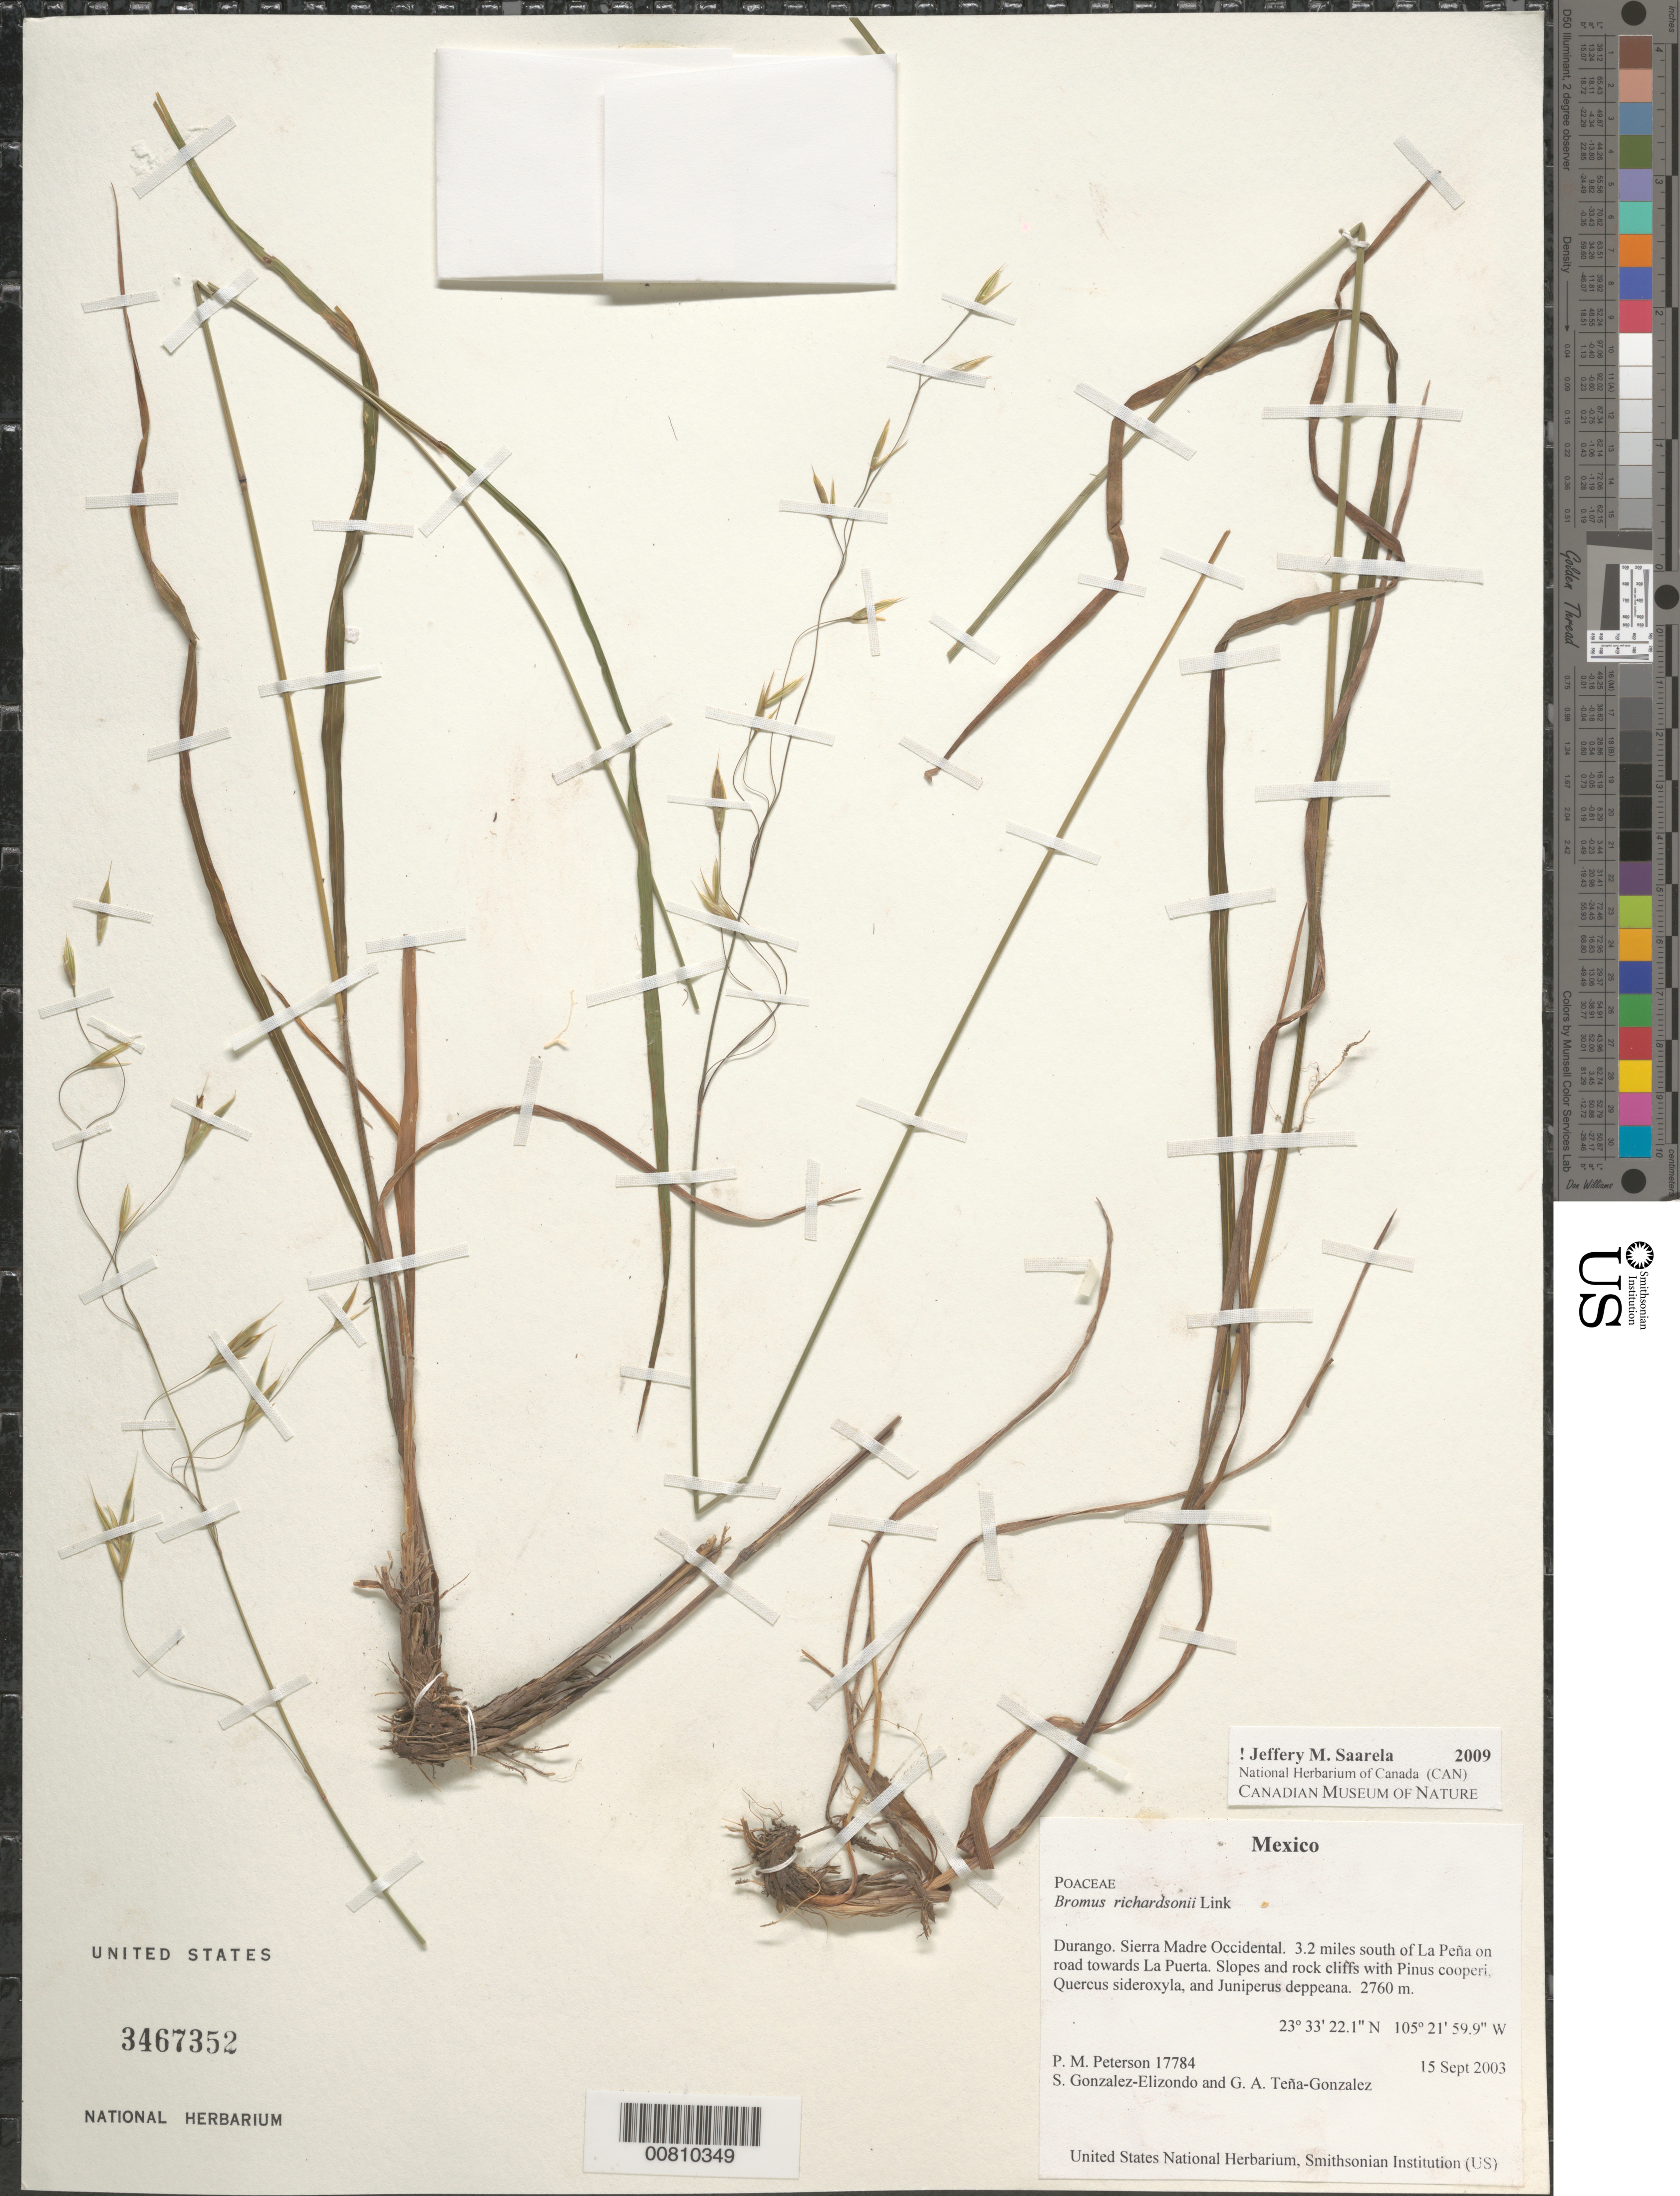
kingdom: Plantae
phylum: Tracheophyta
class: Liliopsida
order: Poales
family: Poaceae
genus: Bromus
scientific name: Bromus richardsonii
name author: Link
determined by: Saarela, J. M., (CAN), Canadian Museum of Nature (CANADA)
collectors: P. M. Peterson, M. S. González-Elizondo & G. Teña-Gonzalez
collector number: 17784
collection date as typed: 15 Sep 2003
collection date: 2003-09-15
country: Mexico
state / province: Durango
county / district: Sierra Madre Occidental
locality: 3.2 miles south of La Peña on road towards La Puerta. Slopes and rock cliffs with Pinus cooperi, Quercus sideroxyla, and Juniperus deppeana.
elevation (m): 2760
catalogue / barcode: US 3467352